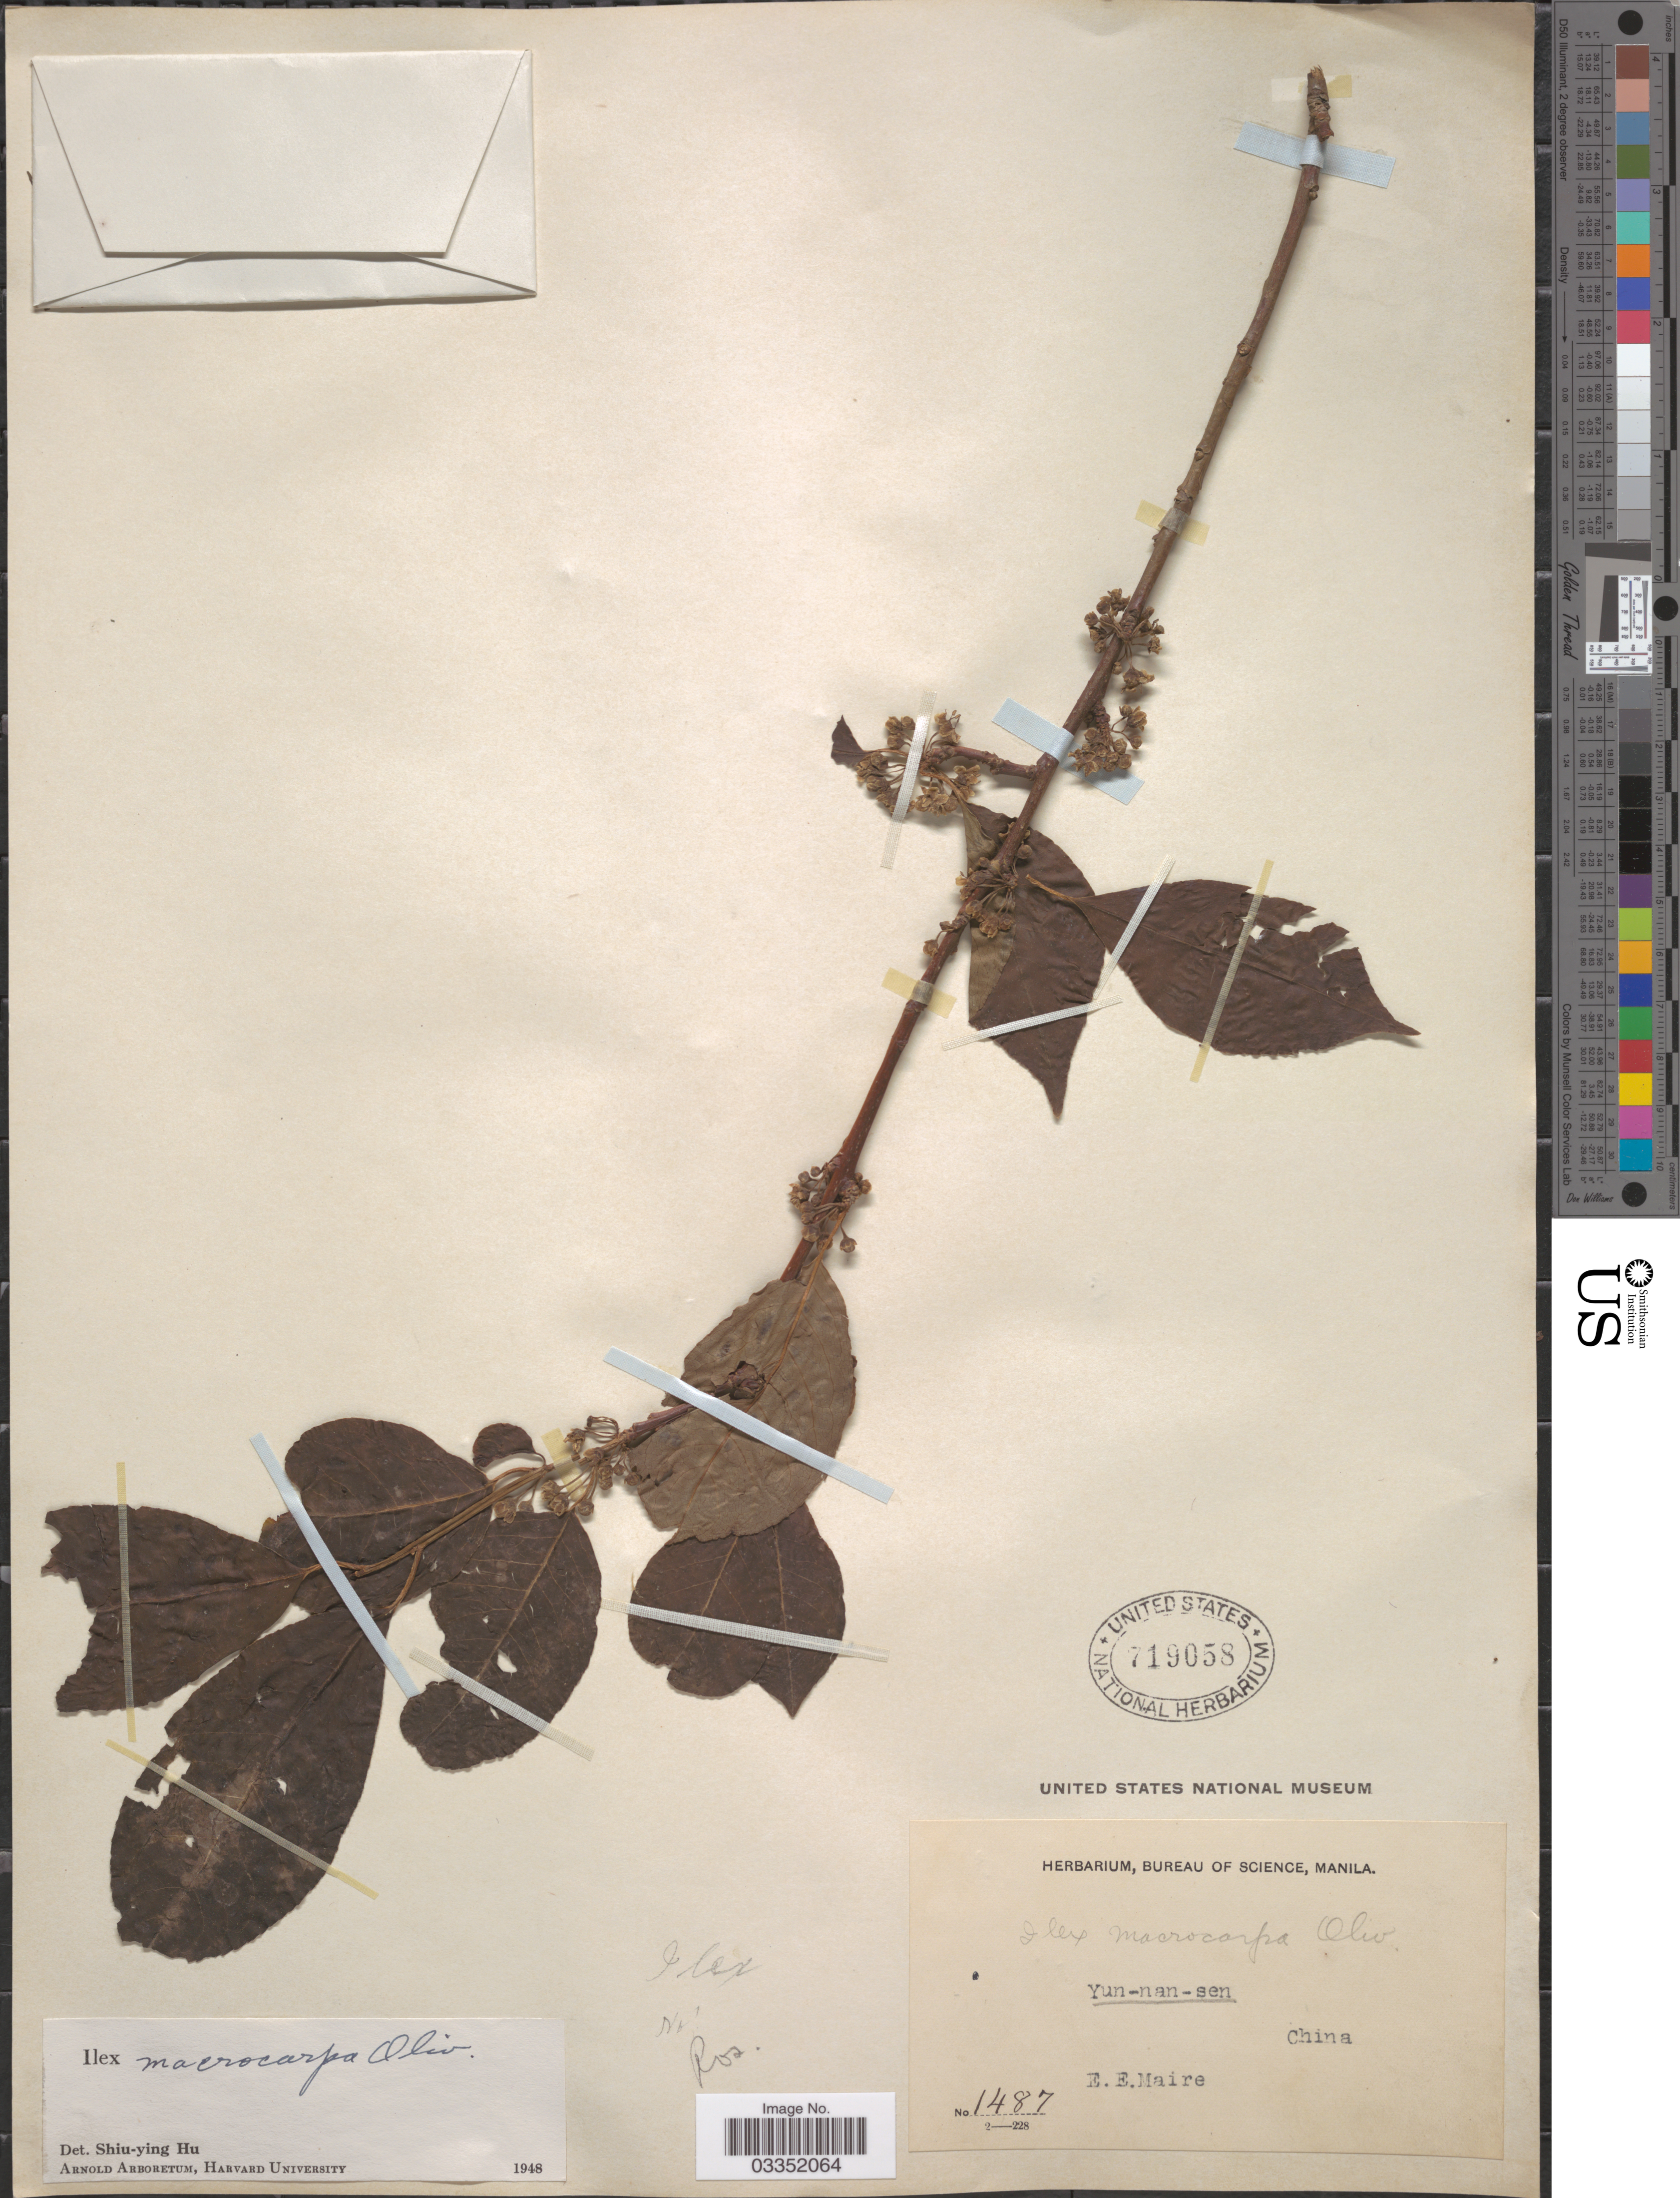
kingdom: Plantae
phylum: Tracheophyta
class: Magnoliopsida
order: Aquifoliales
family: Aquifoliaceae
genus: Ilex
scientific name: Ilex macrocarpa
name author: Oliv.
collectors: E. E. Maire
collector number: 1487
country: China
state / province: Yunnan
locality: Yun-nan-sen.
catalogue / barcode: US 719058